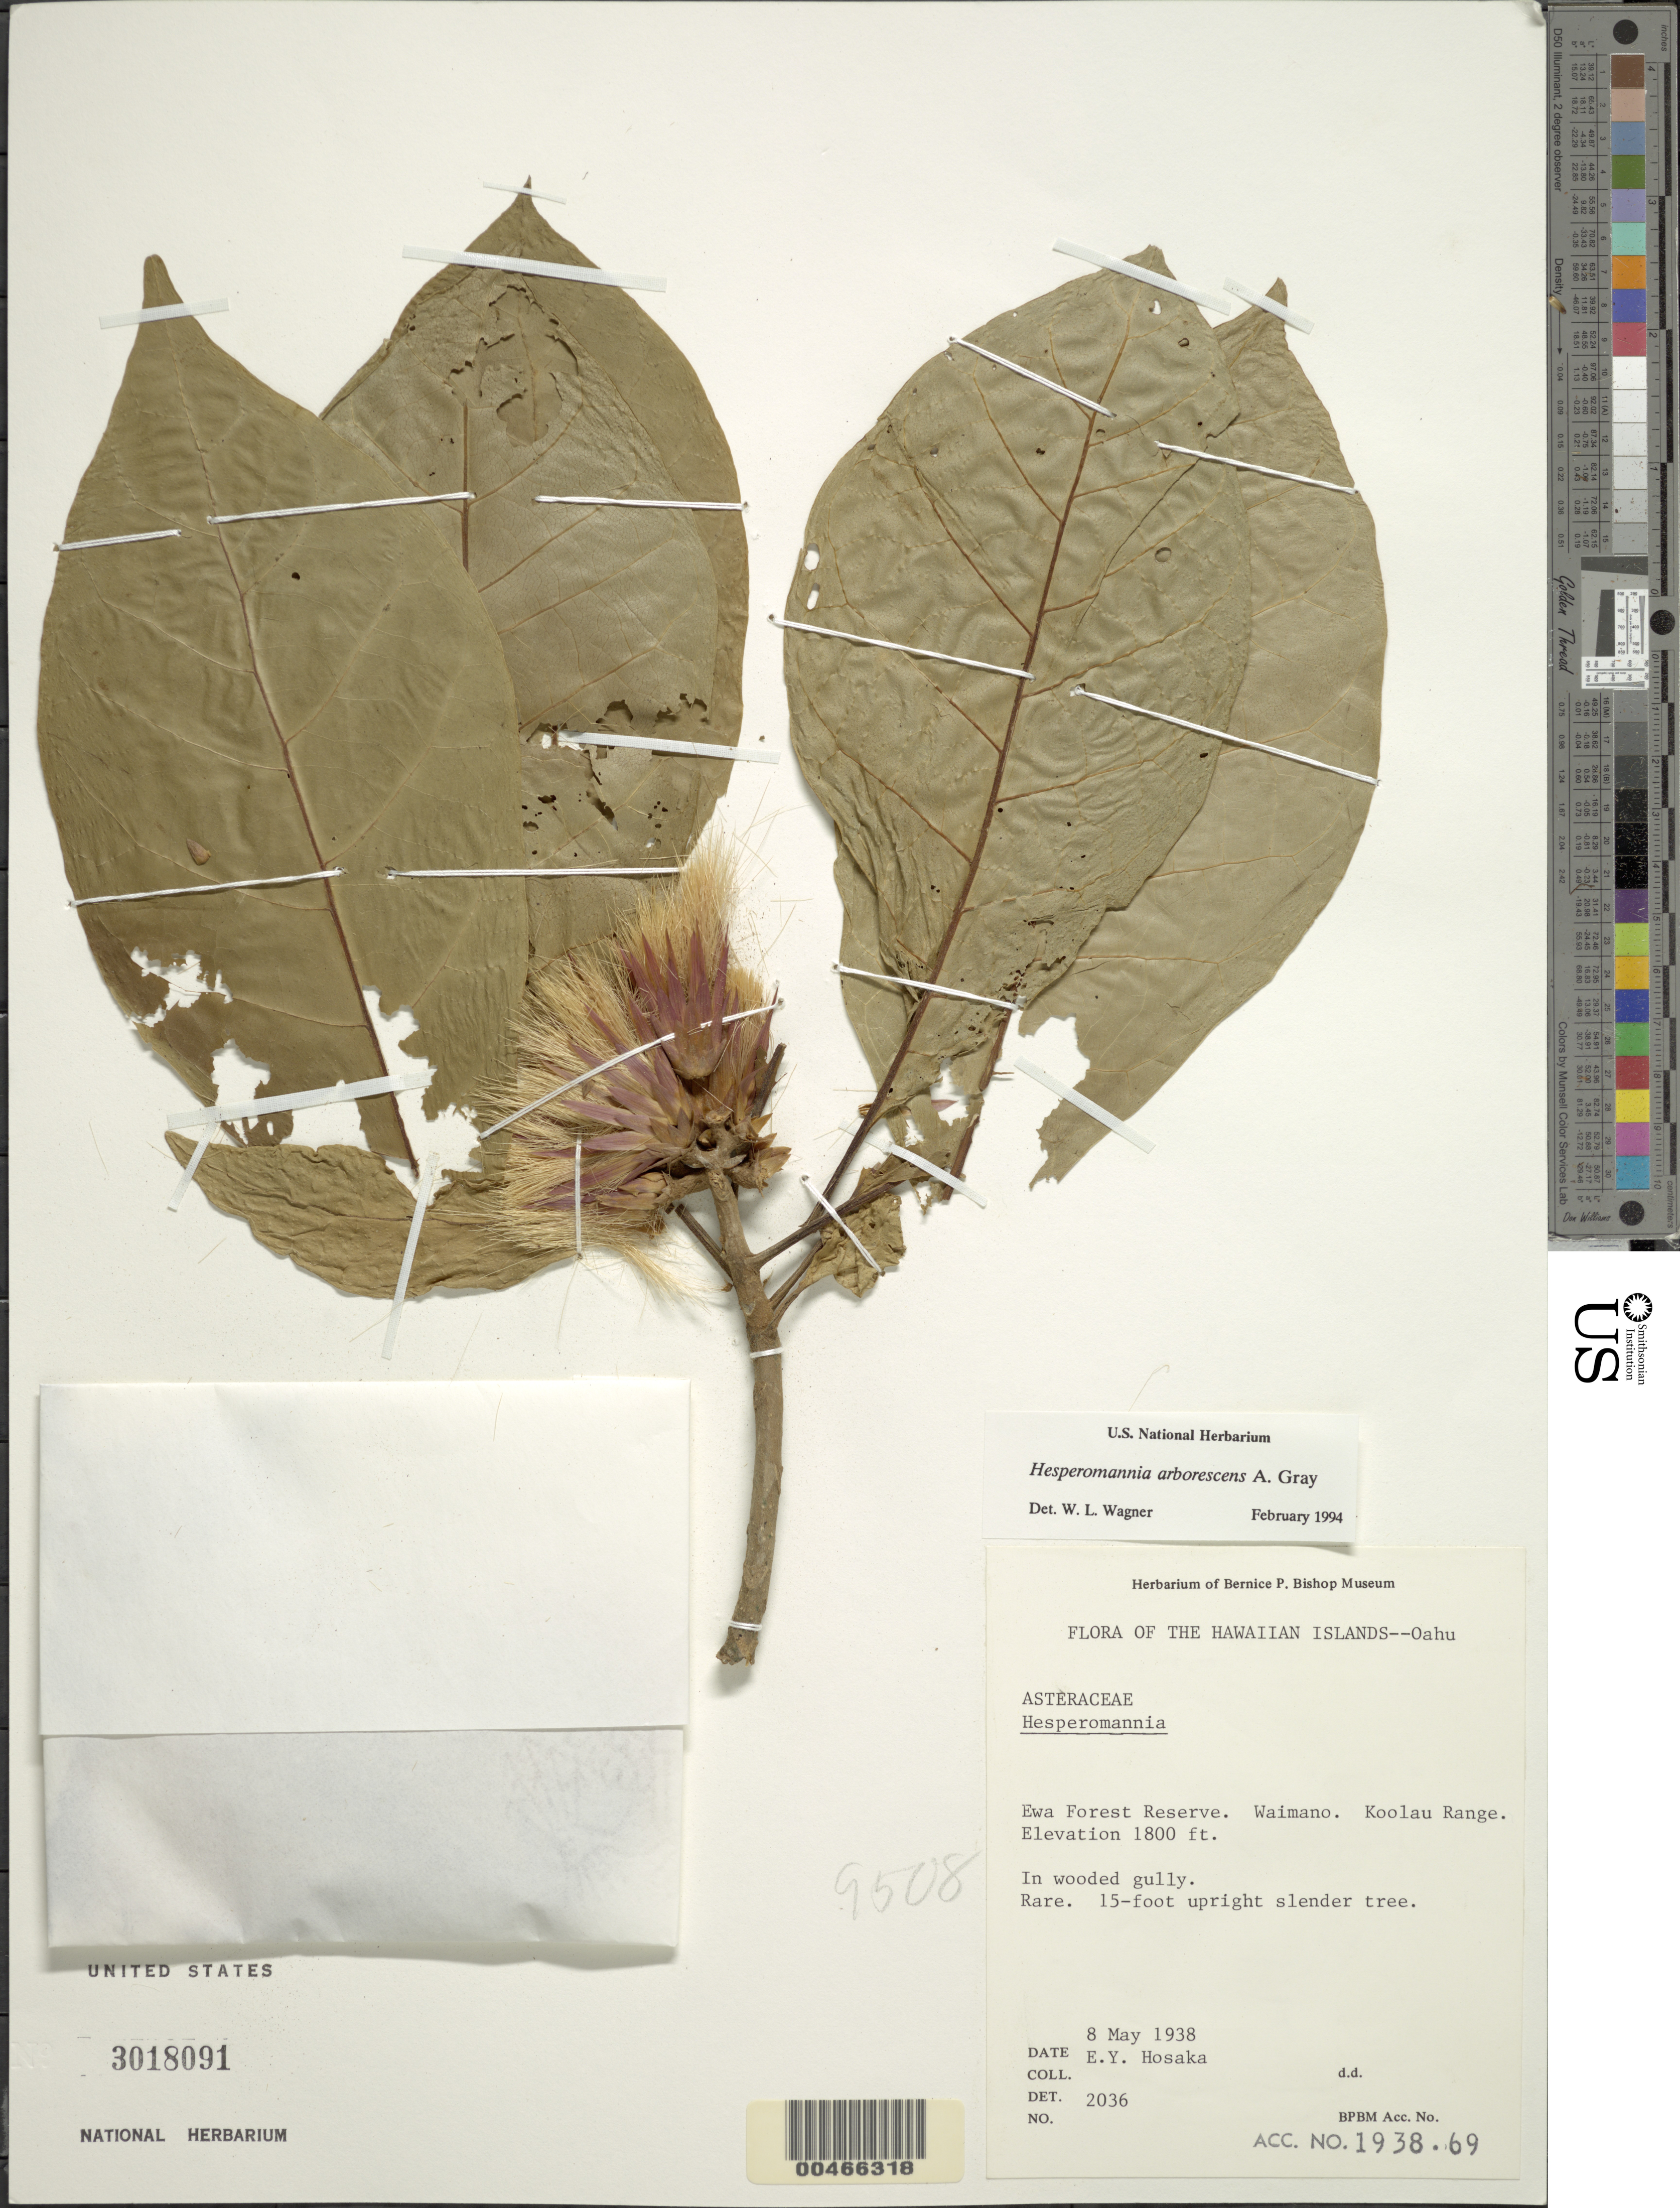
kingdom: Plantae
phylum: Tracheophyta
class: Magnoliopsida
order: Asterales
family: Asteraceae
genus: Hesperomannia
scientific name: Hesperomannia swezeyi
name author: O. Deg.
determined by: Wagner, W. L., (BOT), Smithsonian Institution - National Museum of Natural History (UNITED STATES)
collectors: E. Y. Hosaka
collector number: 2036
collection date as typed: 8 May 1938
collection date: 1938-05-08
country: United States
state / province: Hawaii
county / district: Honolulu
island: Oahu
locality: Ewa Forest Reserve. Waimano. Koolau Range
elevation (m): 549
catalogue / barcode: US 3018091